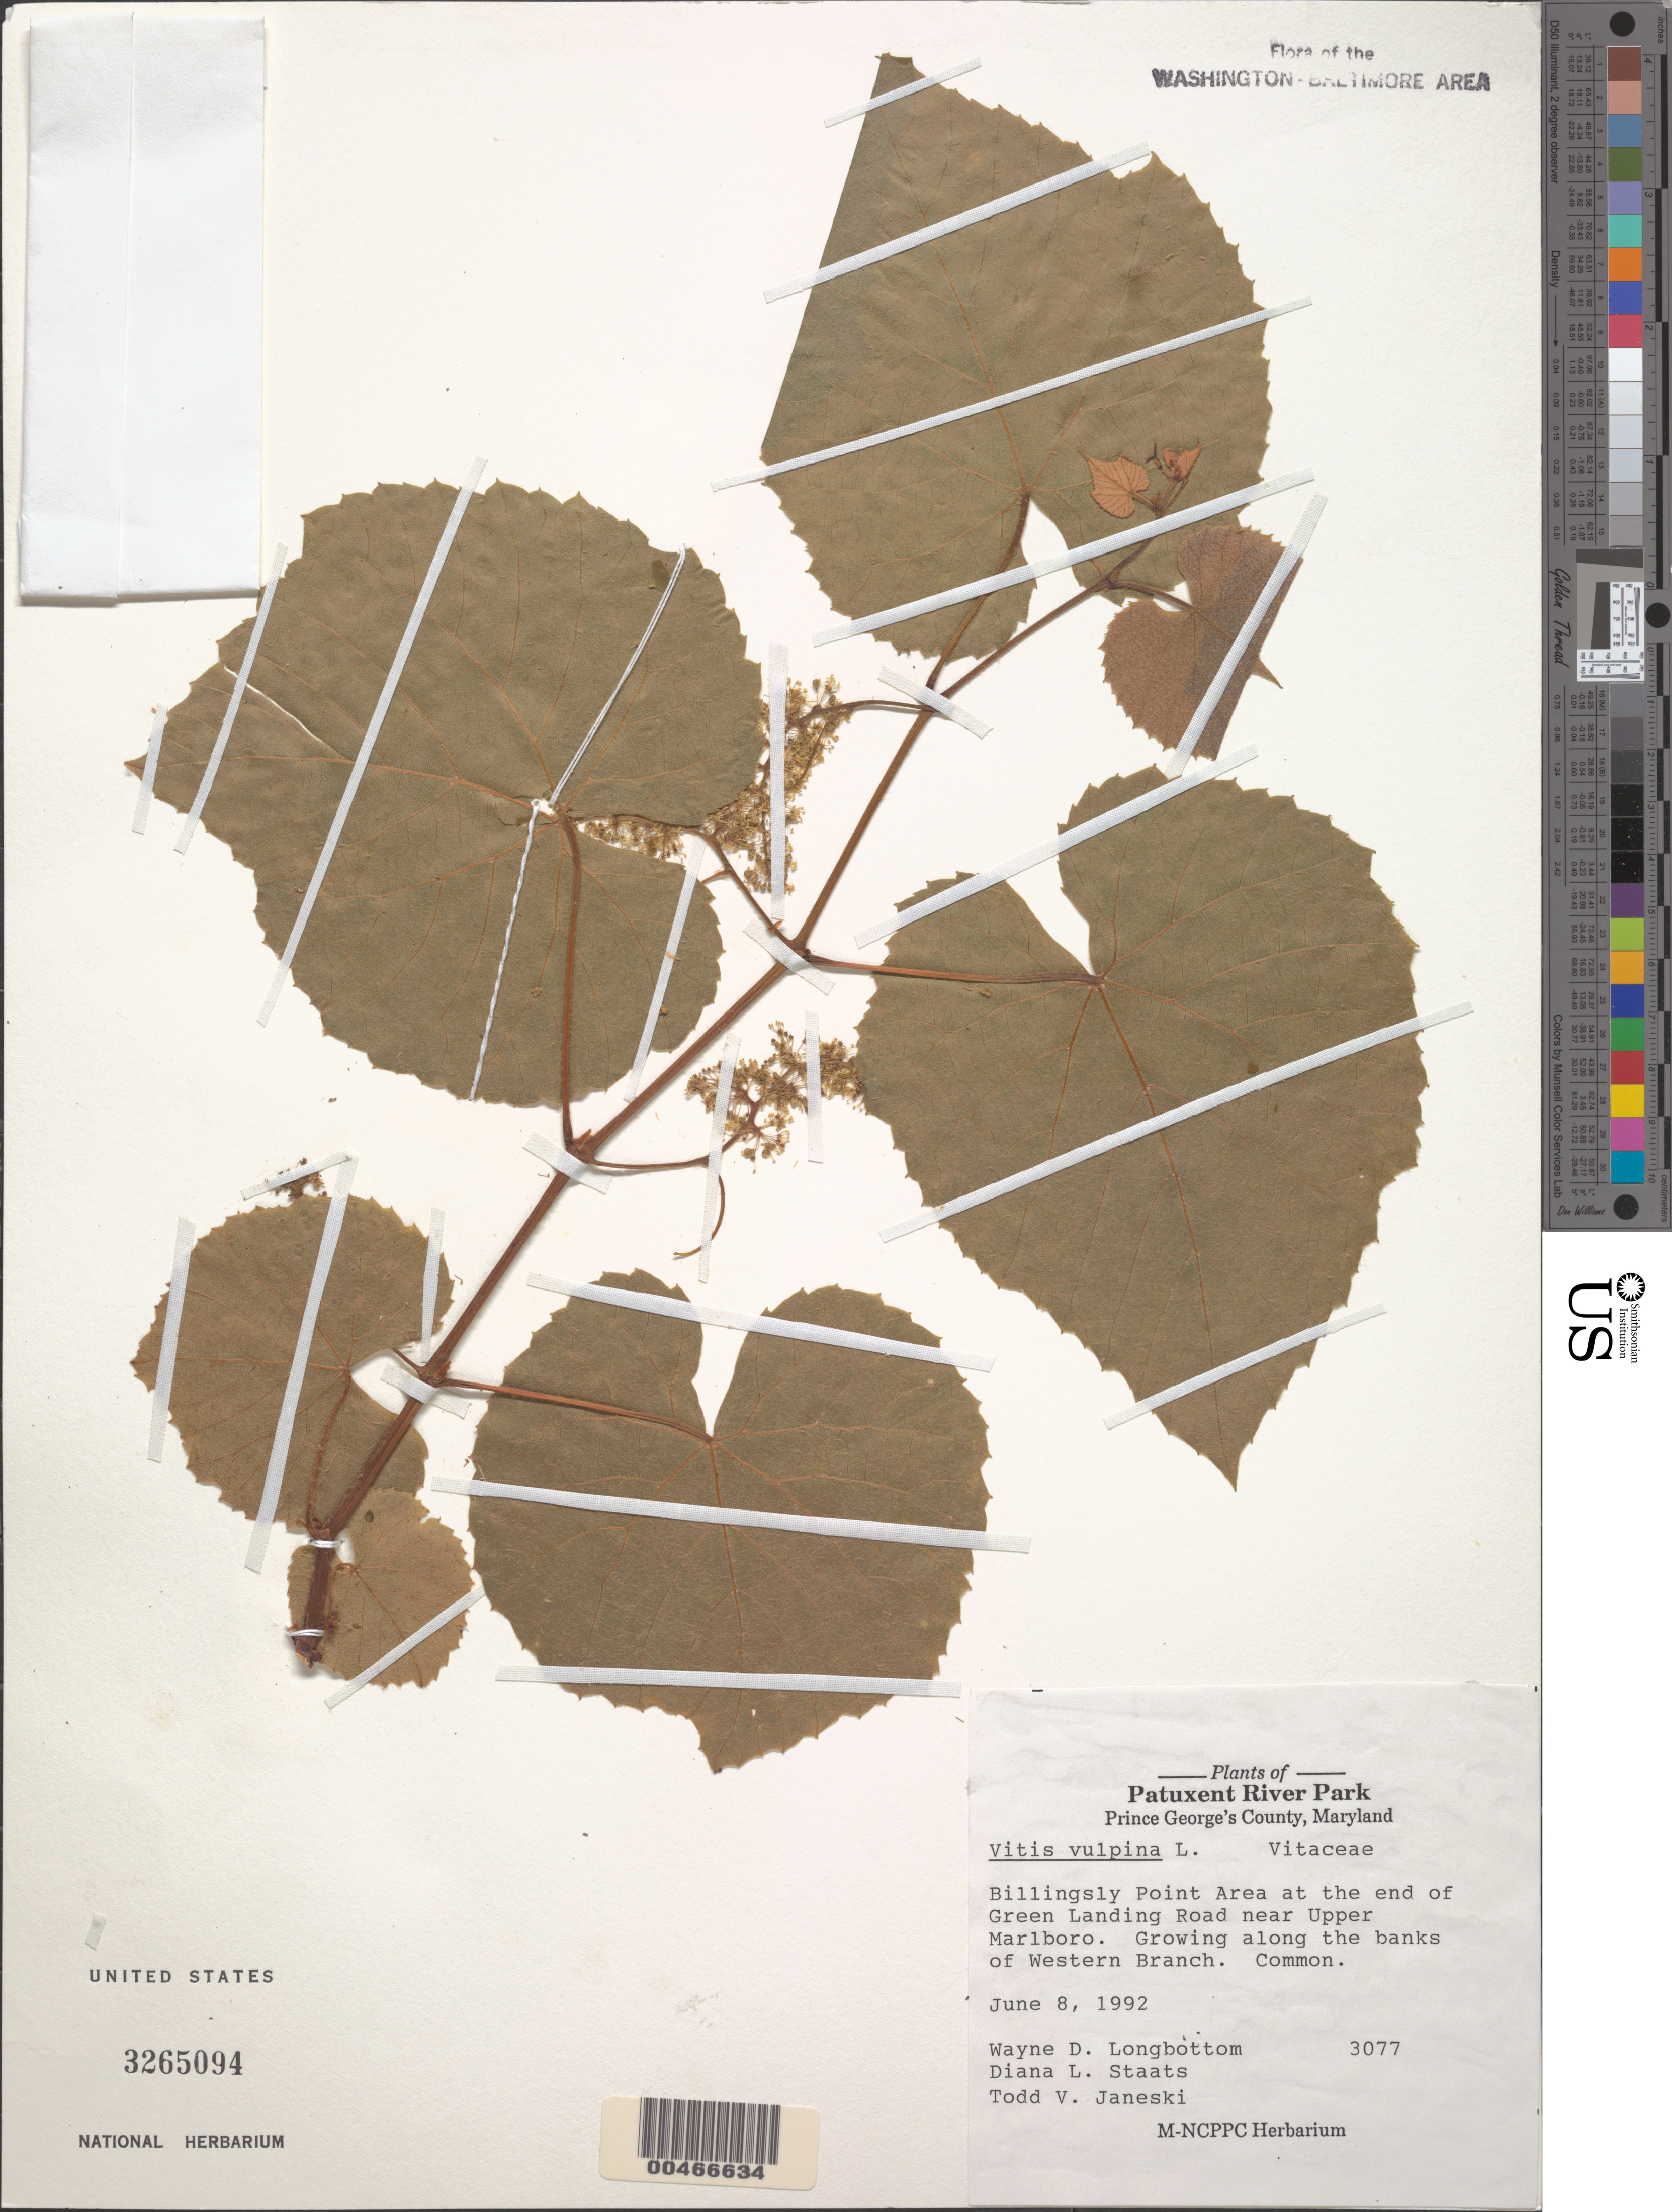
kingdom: Plantae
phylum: Tracheophyta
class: Magnoliopsida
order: Vitales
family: Vitaceae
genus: Vitis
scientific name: Vitis vulpina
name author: L.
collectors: W. D. Longbottom, D. Staats & T. Janeski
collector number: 3077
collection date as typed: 08 Jun 1992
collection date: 1992-06-08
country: United States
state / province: Maryland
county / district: Prince George's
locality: Billingsly Point area, end of Green Landing Road, Upper Marlboro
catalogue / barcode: US 3265094